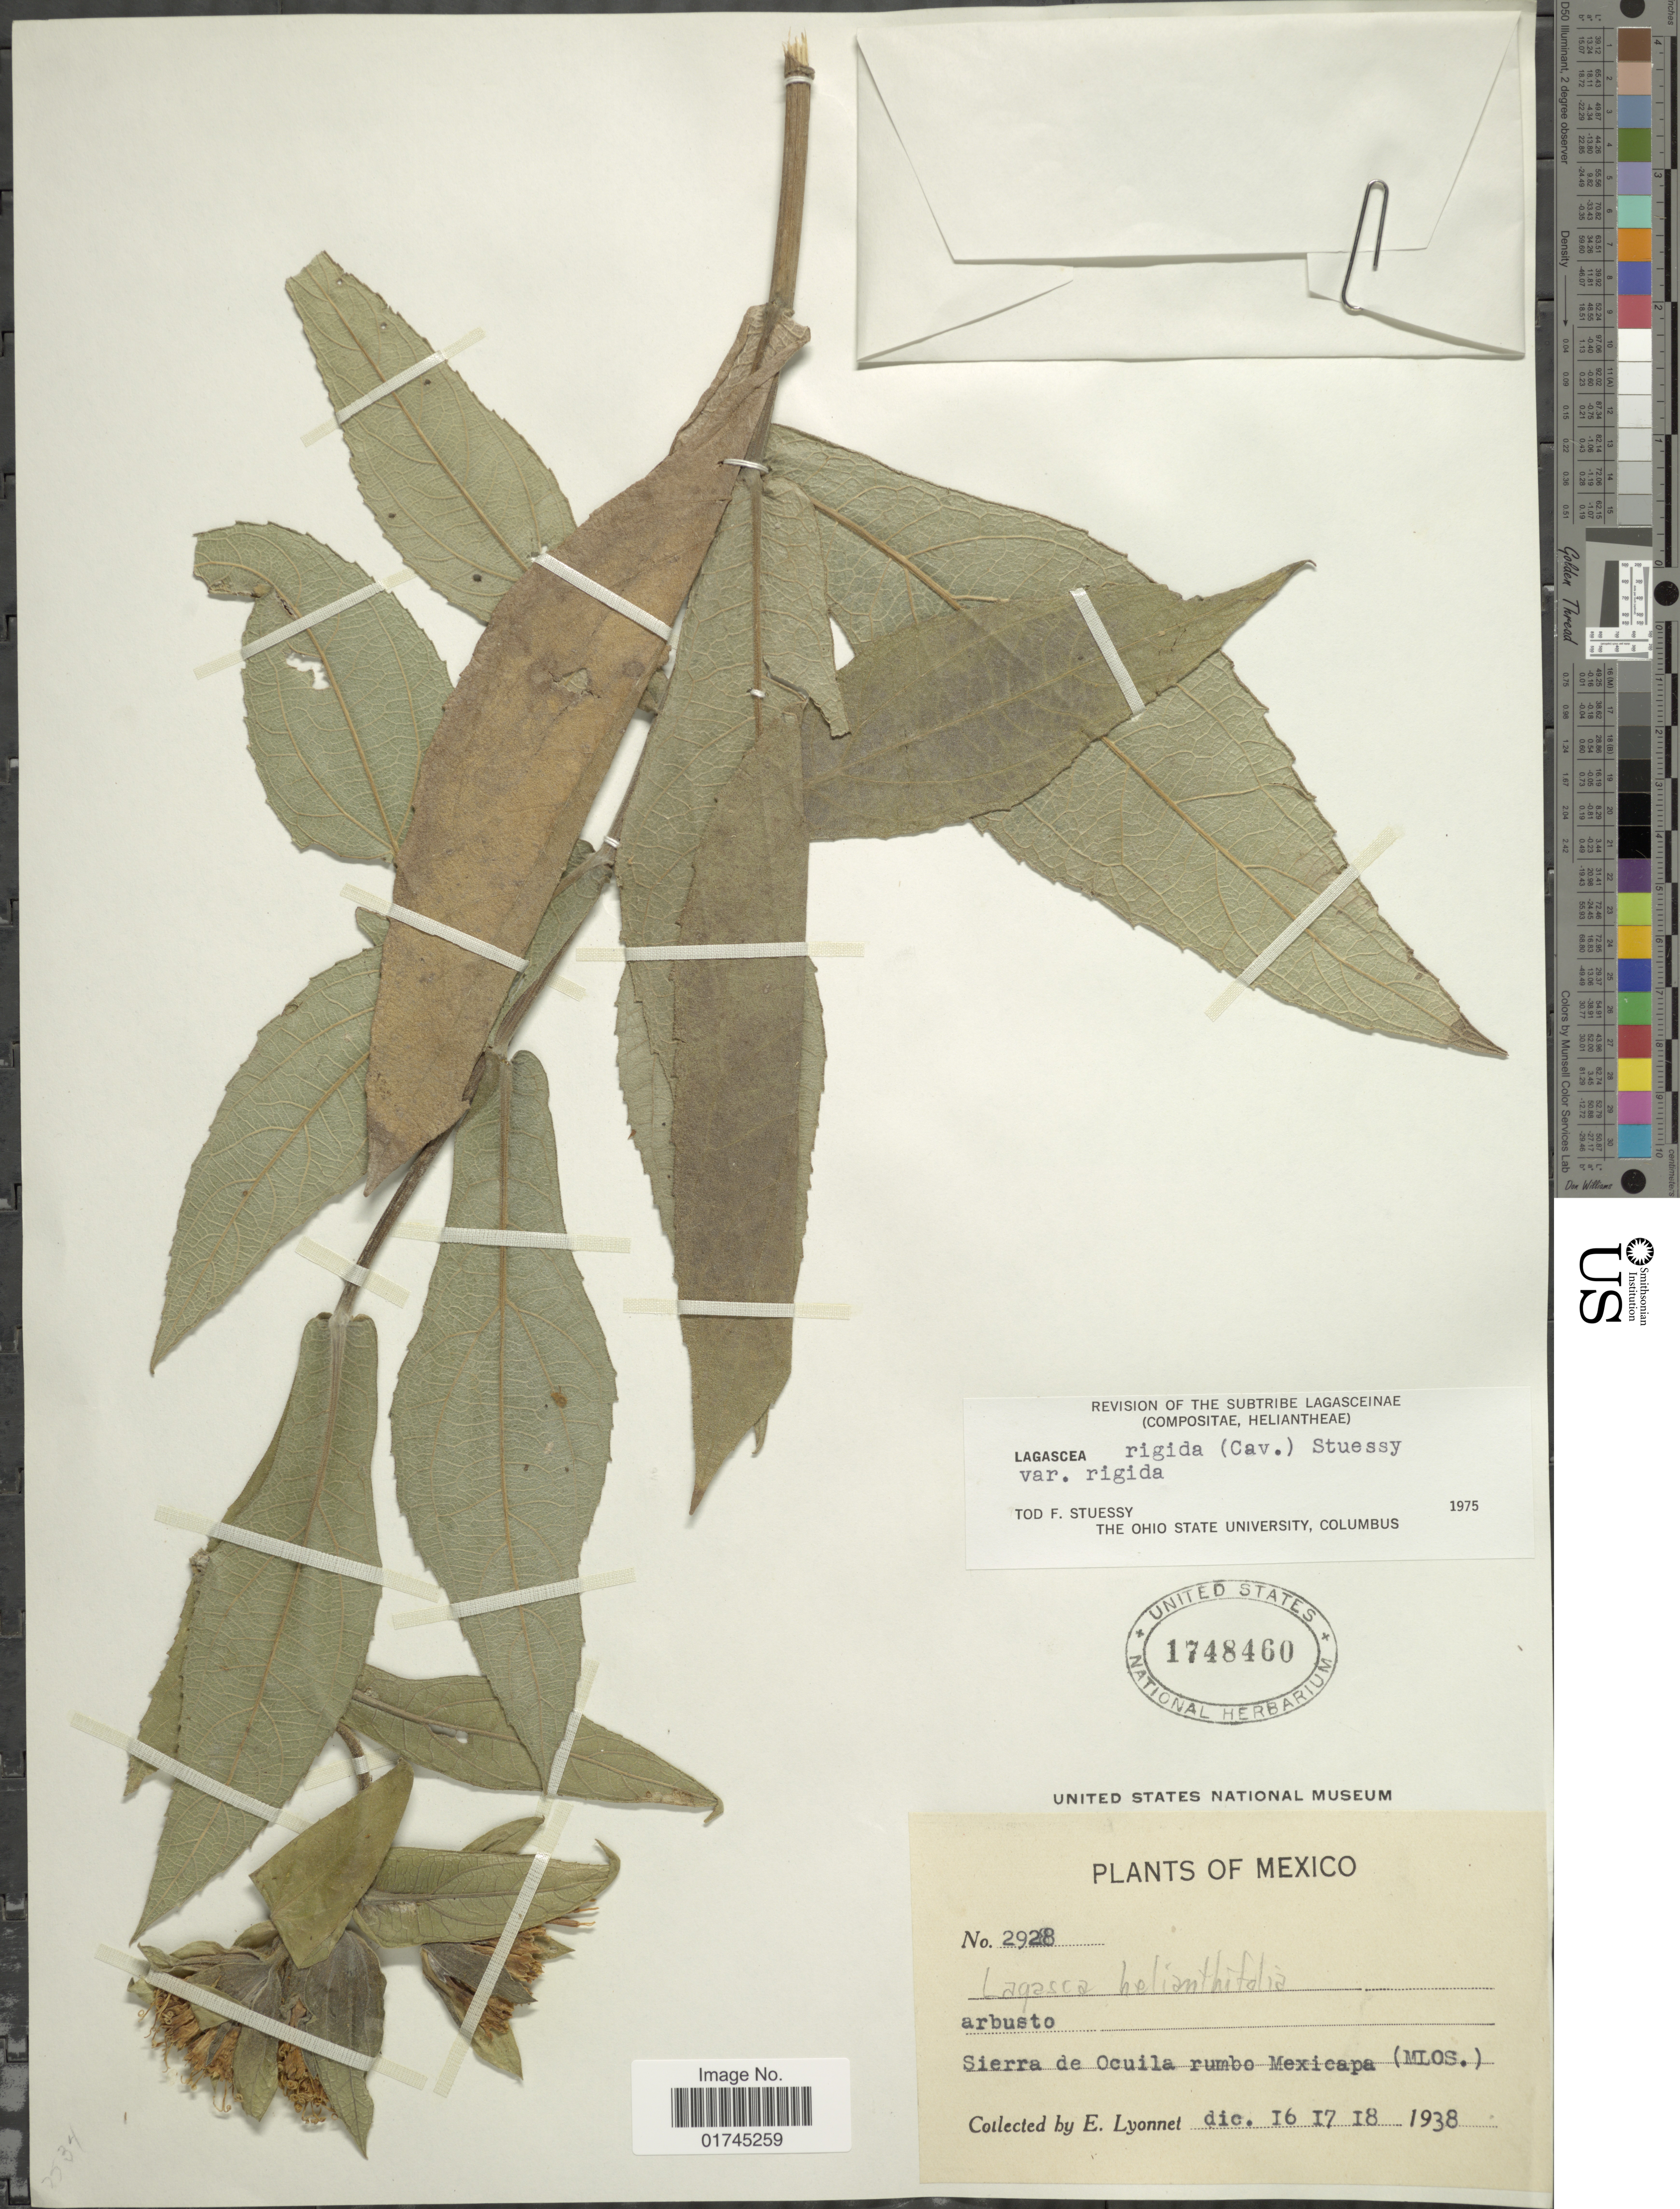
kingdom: Plantae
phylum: Tracheophyta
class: Magnoliopsida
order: Asterales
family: Asteraceae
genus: Lagascea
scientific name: Lagascea helianthifolia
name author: Kunth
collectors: E. Lyonnet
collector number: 2928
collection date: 1938-12-16/1938-12-18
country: Mexico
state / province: Morelos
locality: Sierra de Ocuila rumbo Mexicapa.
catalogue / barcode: US 1748460